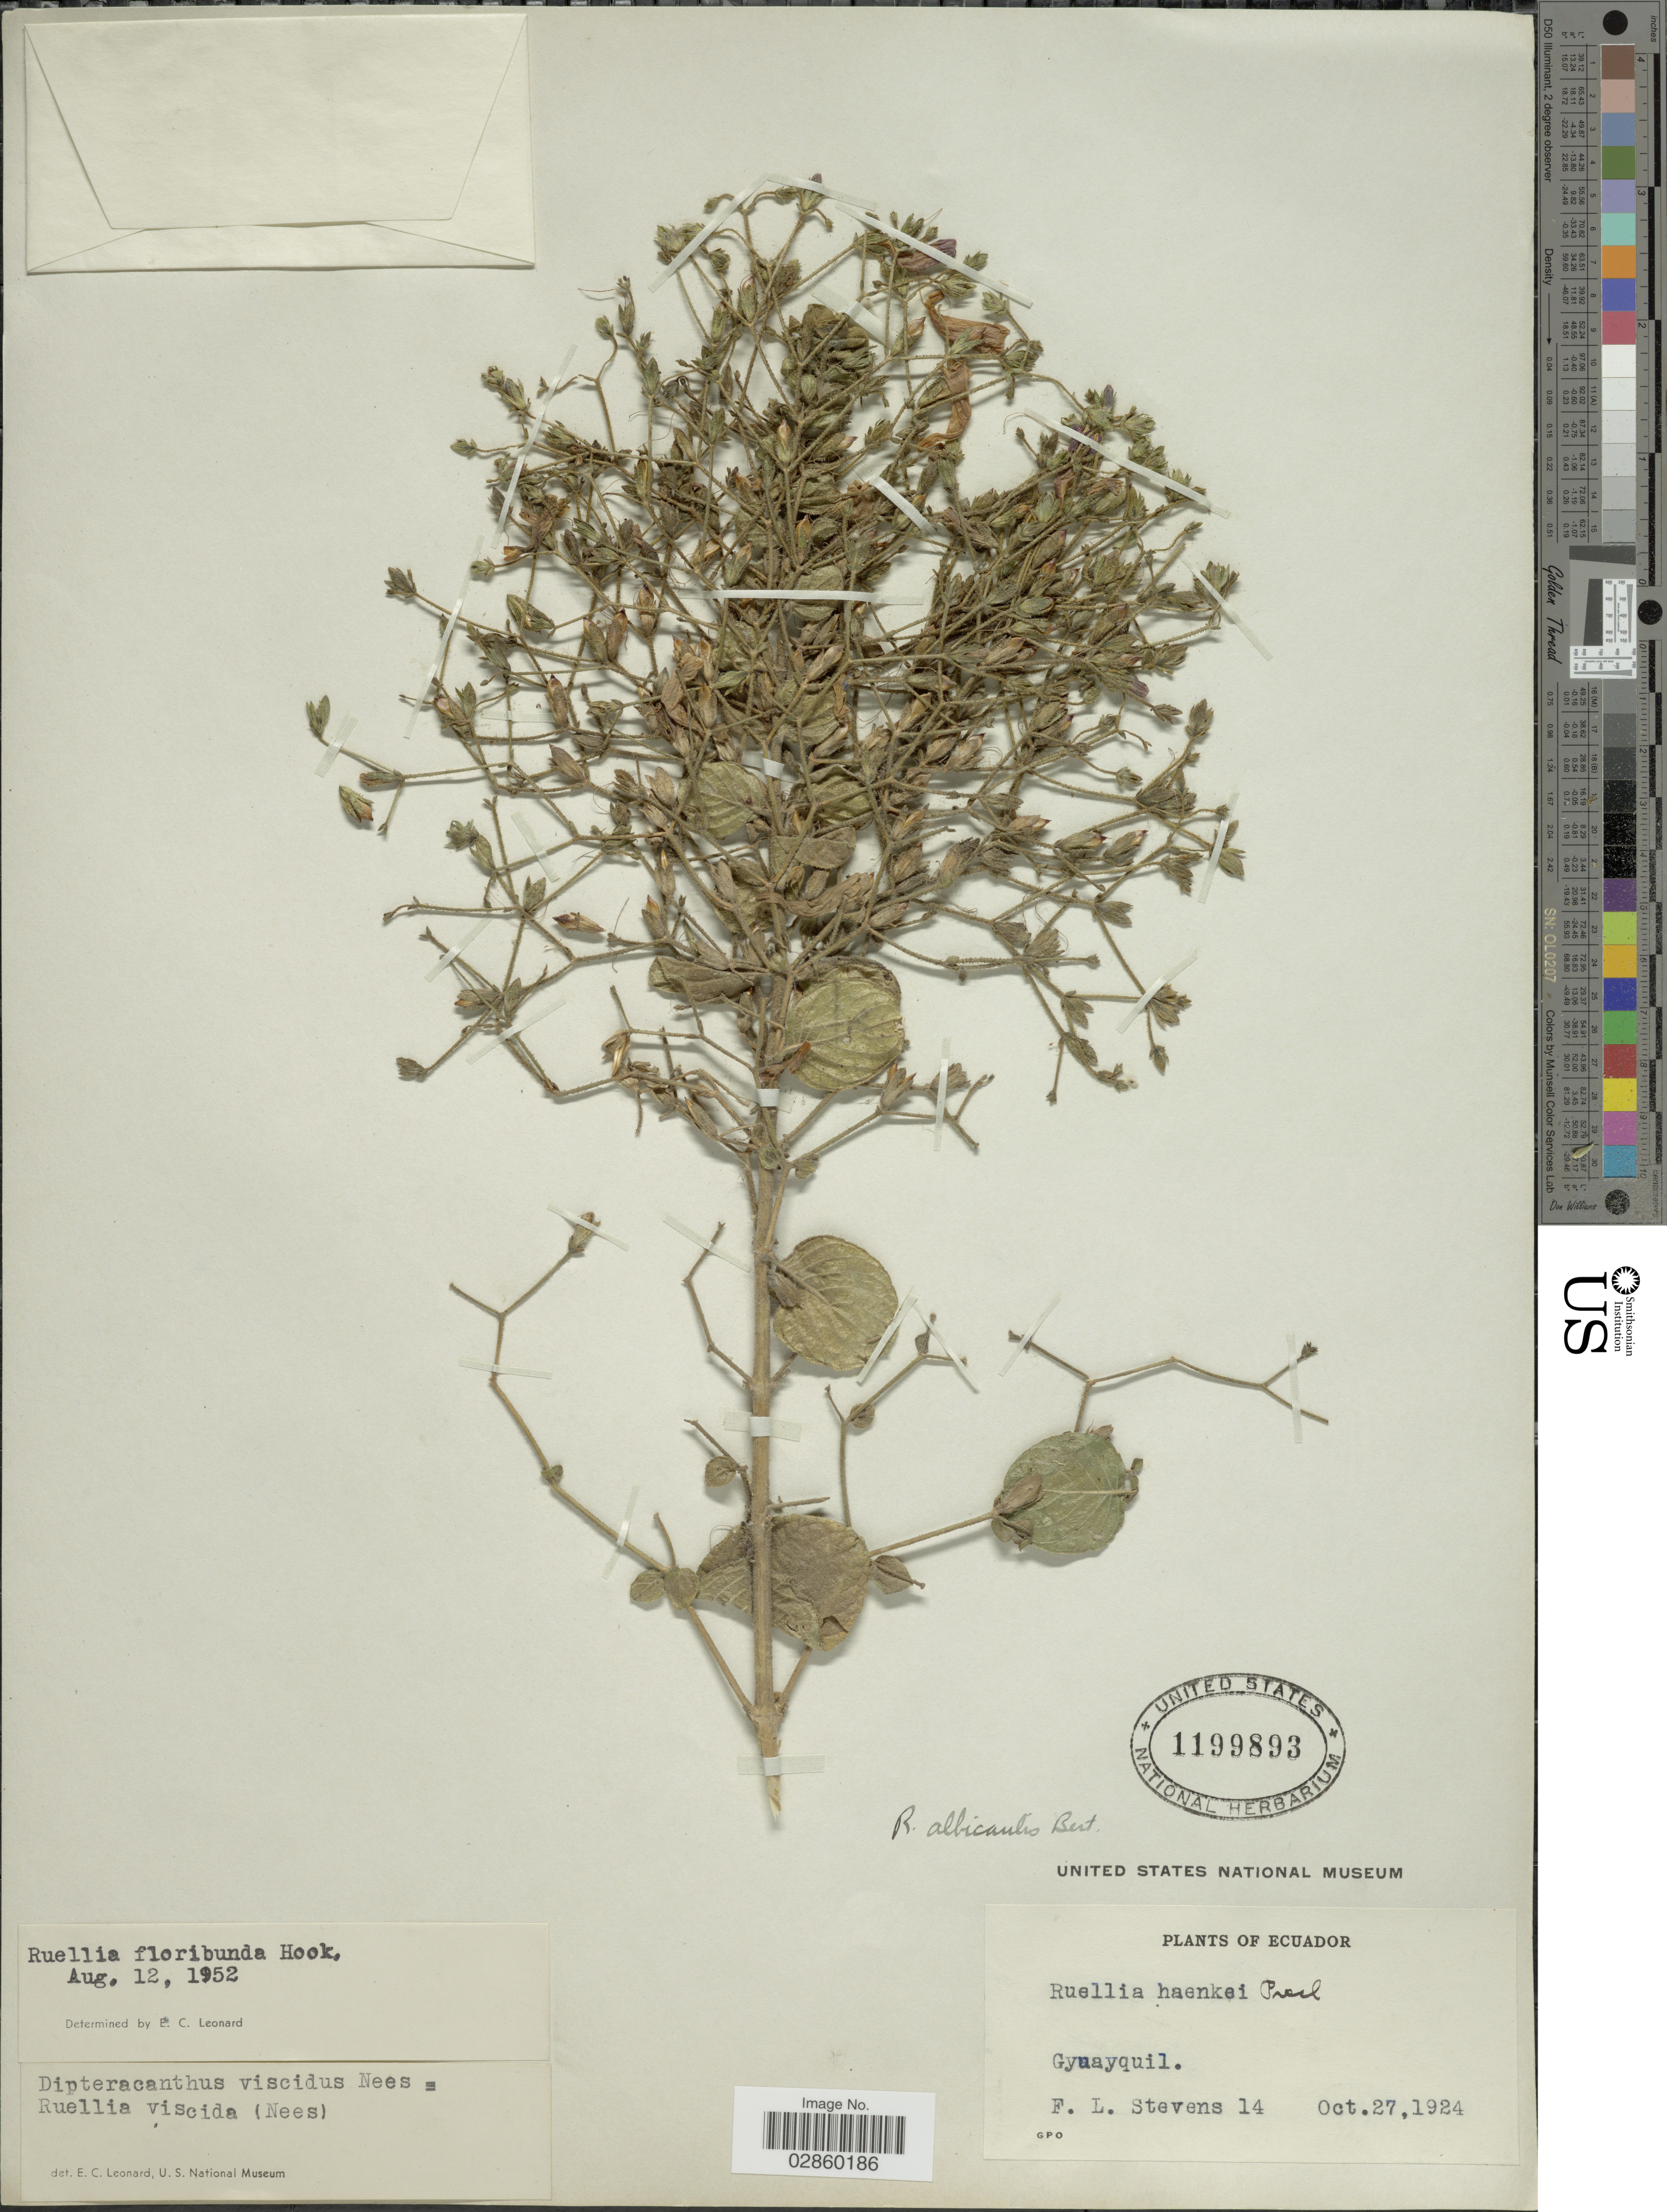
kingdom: Plantae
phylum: Tracheophyta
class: Magnoliopsida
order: Lamiales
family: Acanthaceae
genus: Ruellia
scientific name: Ruellia floribunda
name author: Hook.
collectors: F. L. Stevens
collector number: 14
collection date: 1924-10-27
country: Ecuador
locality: Guayaquil.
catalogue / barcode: US 1199893